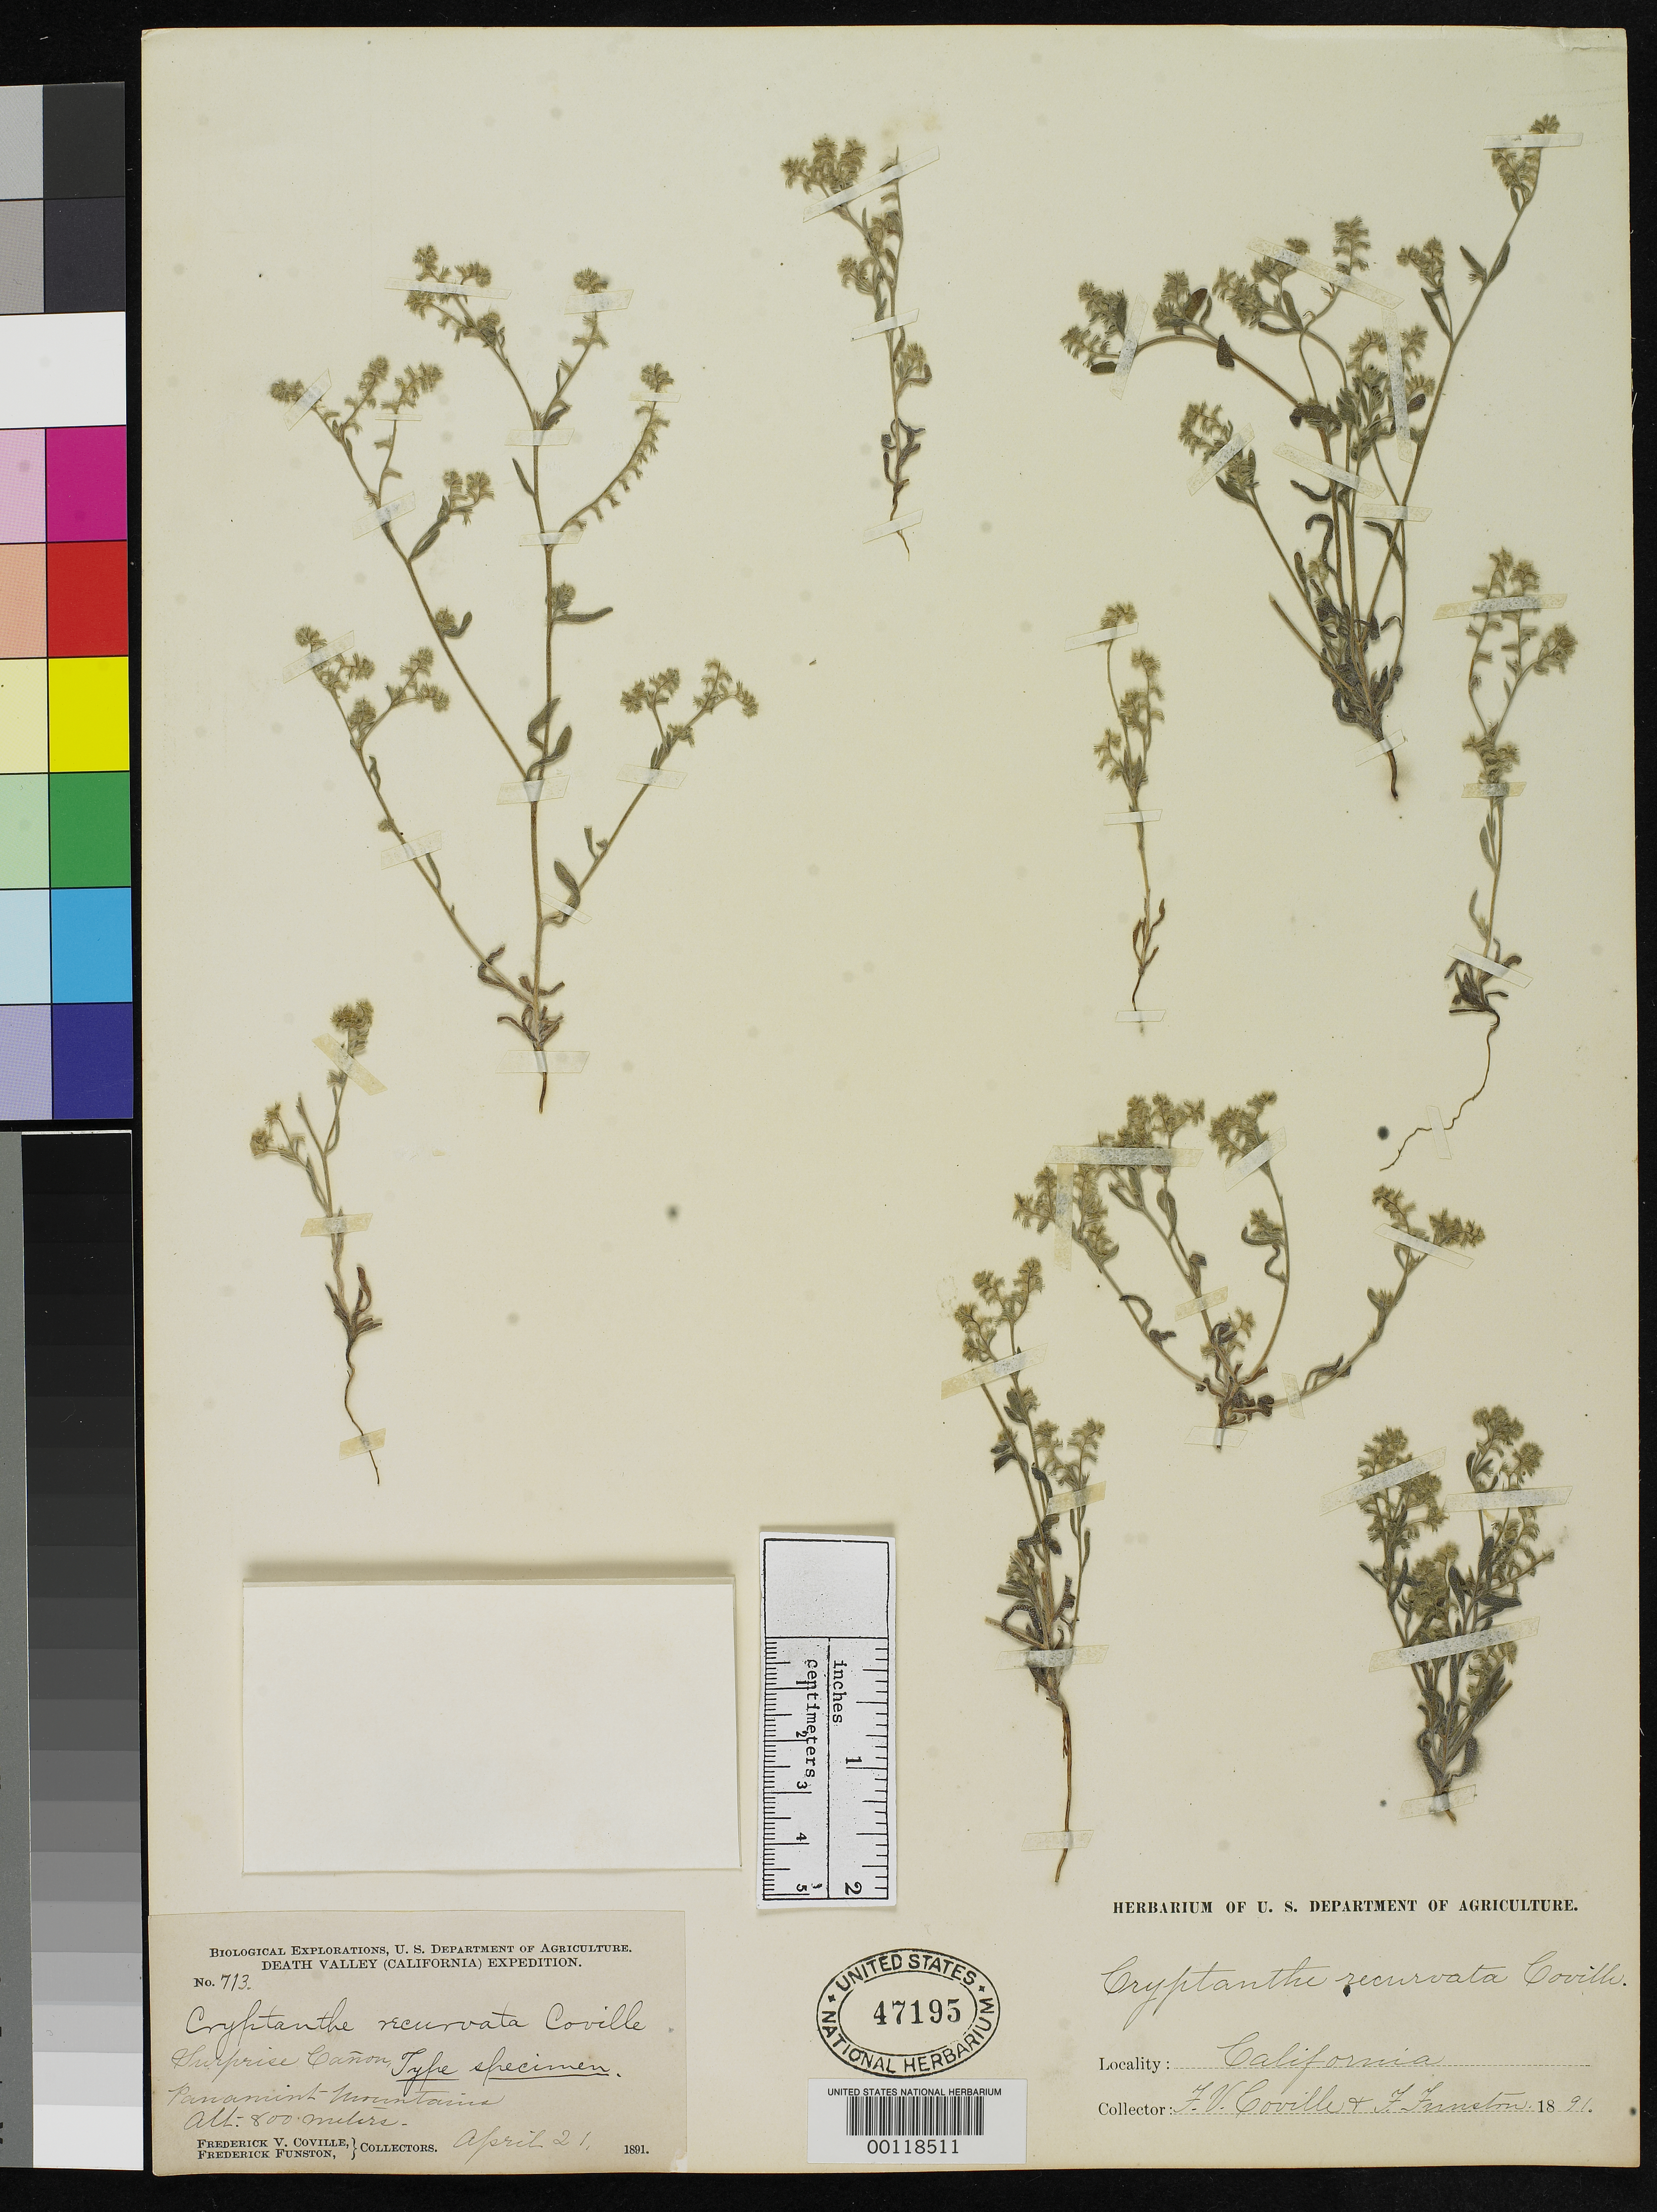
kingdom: Plantae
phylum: Tracheophyta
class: Magnoliopsida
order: Boraginales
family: Boraginaceae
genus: Cryptantha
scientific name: Cryptantha recurvata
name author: Coville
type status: Holotype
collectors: F. V. Coville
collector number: Death Valley Exped. 713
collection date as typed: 21 Apr 1891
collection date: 1891-04-21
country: United States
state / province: California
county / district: Inyo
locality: Surprise Canyon, Panamint Mts.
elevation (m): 800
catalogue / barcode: US 47195